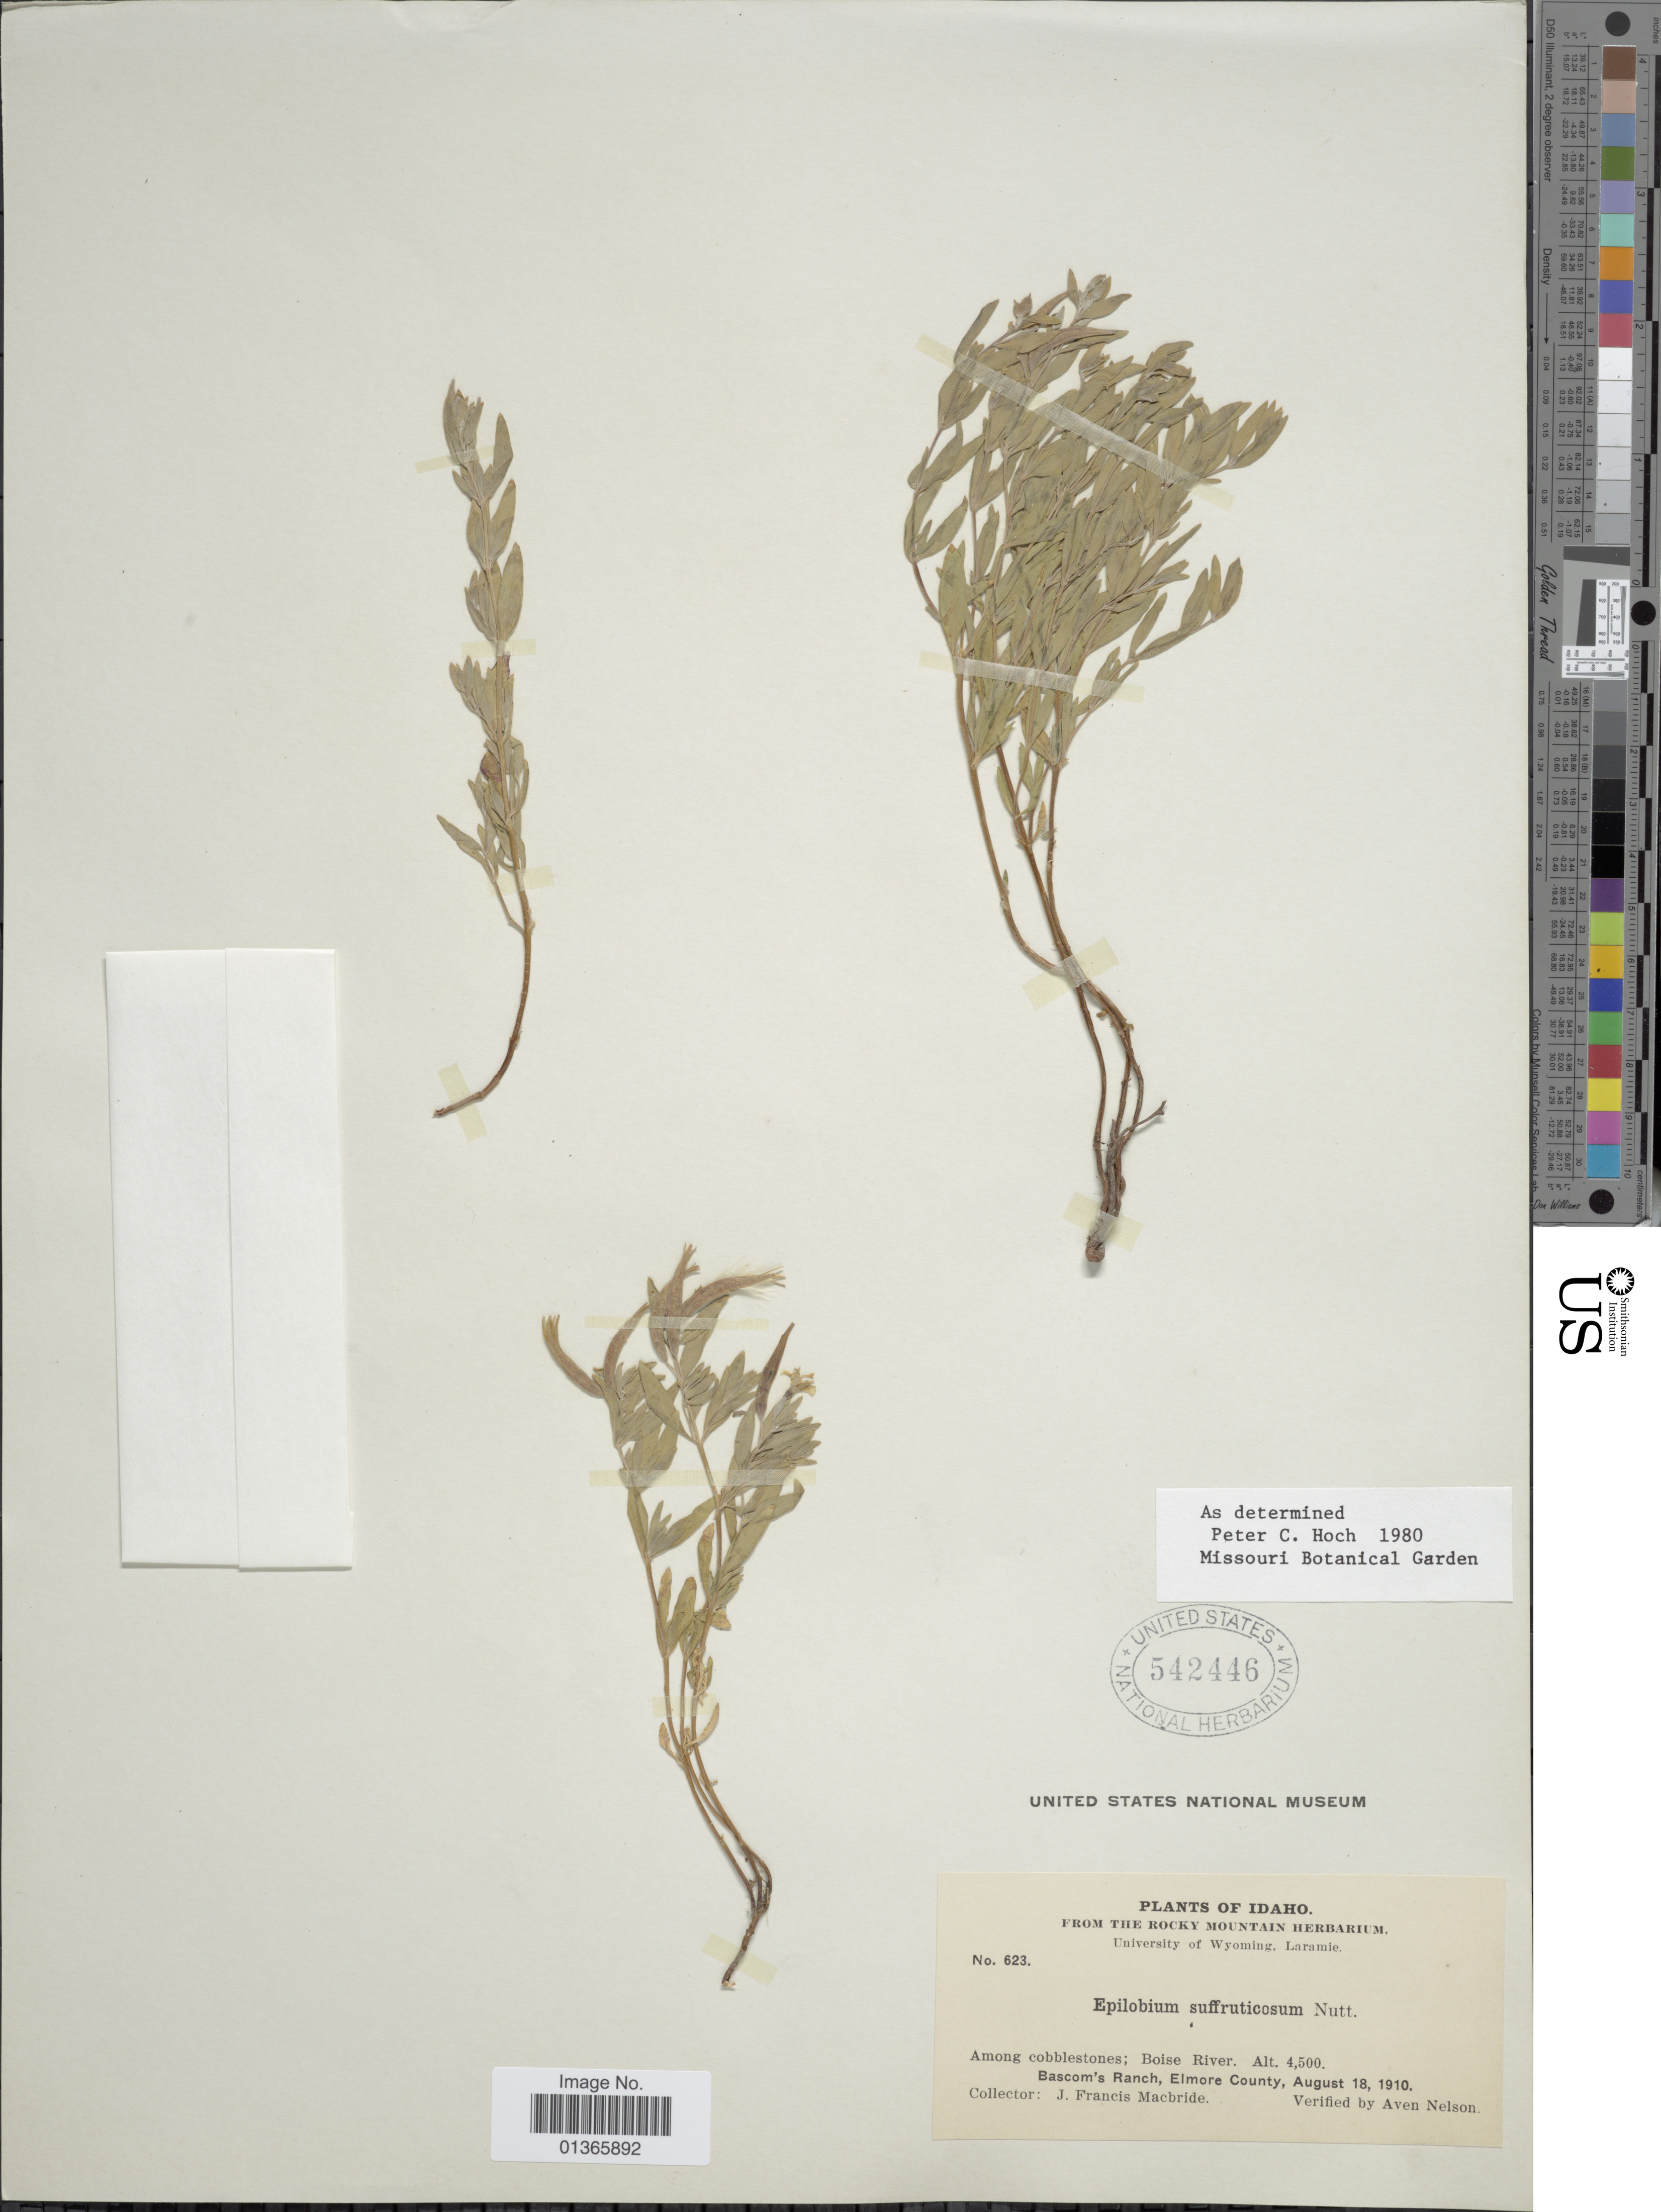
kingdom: Plantae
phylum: Tracheophyta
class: Magnoliopsida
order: Myrtales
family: Onagraceae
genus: Epilobium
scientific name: Epilobium suffruticosum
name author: Nutt. ex Torr. & A. Gray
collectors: J. F. Macbride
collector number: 623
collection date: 1910-08-18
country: United States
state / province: Idaho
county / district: Elmore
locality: Among cobblestones; Boise River. Bascom's Ranch.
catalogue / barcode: US 542446